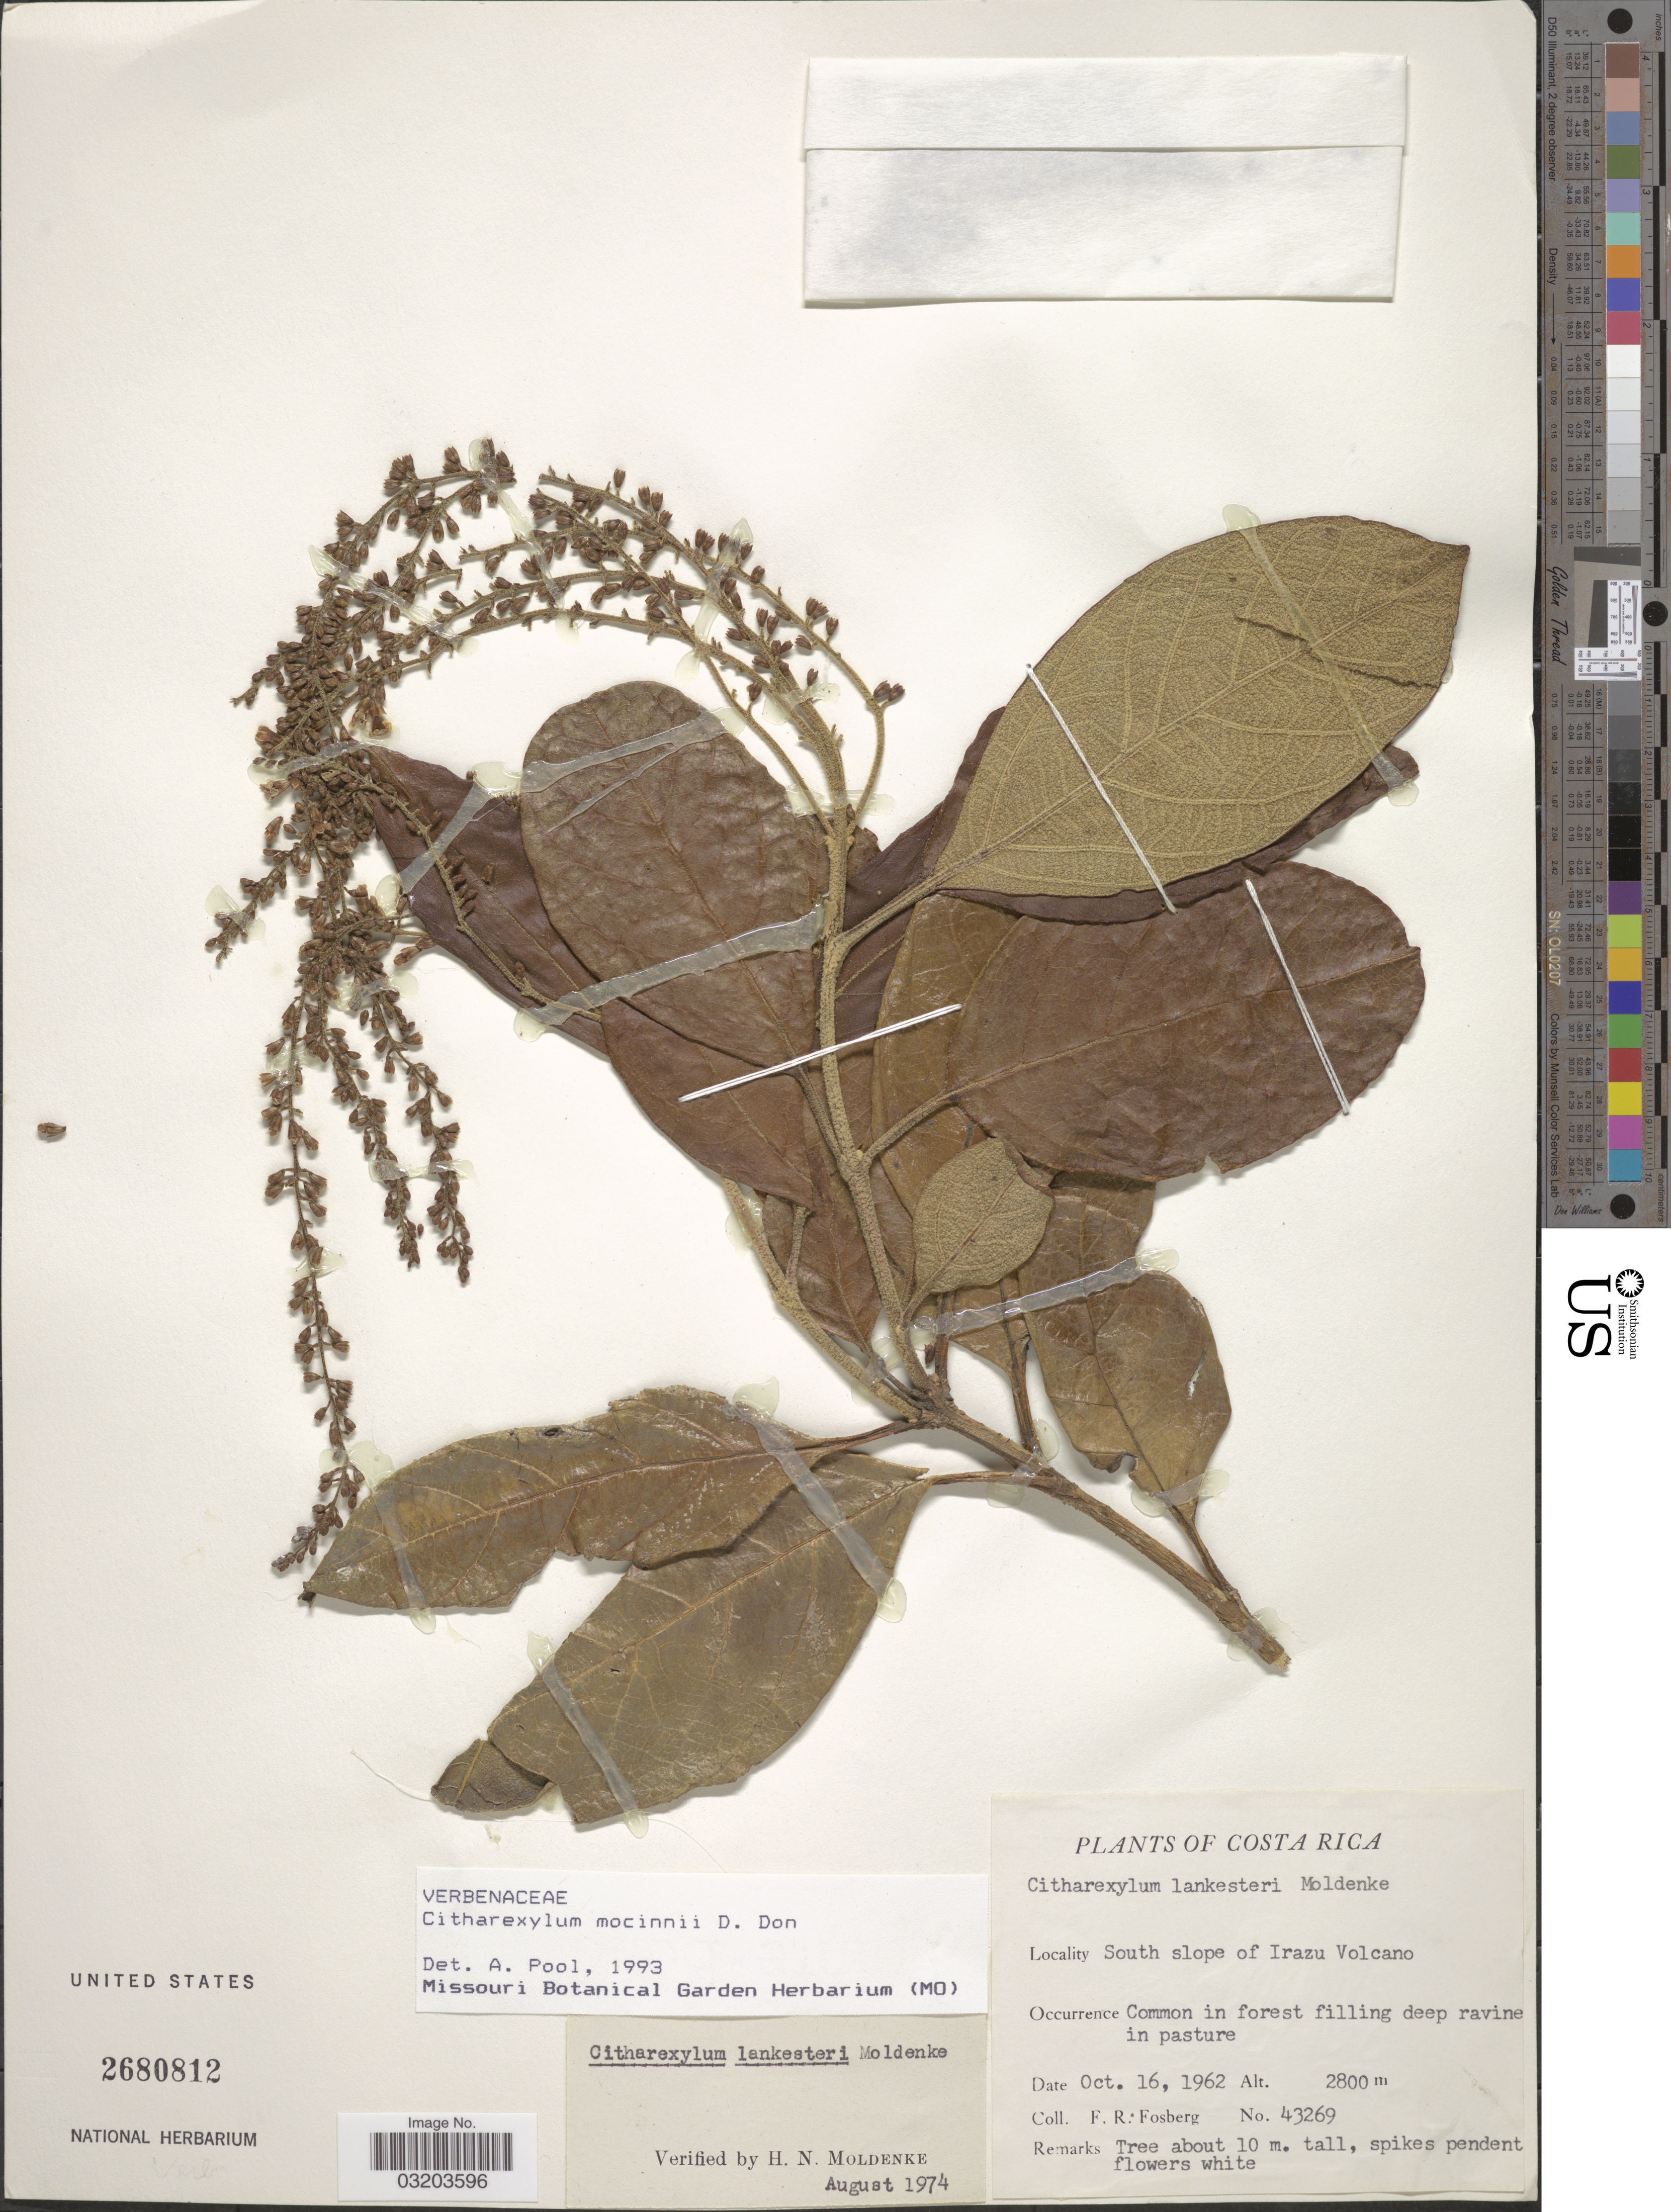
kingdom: Plantae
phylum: Tracheophyta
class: Magnoliopsida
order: Lamiales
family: Verbenaceae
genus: Citharexylum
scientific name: Citharexylum mocinoi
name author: D. Don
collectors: F. R. Fosberg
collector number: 43269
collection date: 1962-10-16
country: Costa Rica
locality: South slope of Irazu Volcano.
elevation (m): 2800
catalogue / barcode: US 2680812